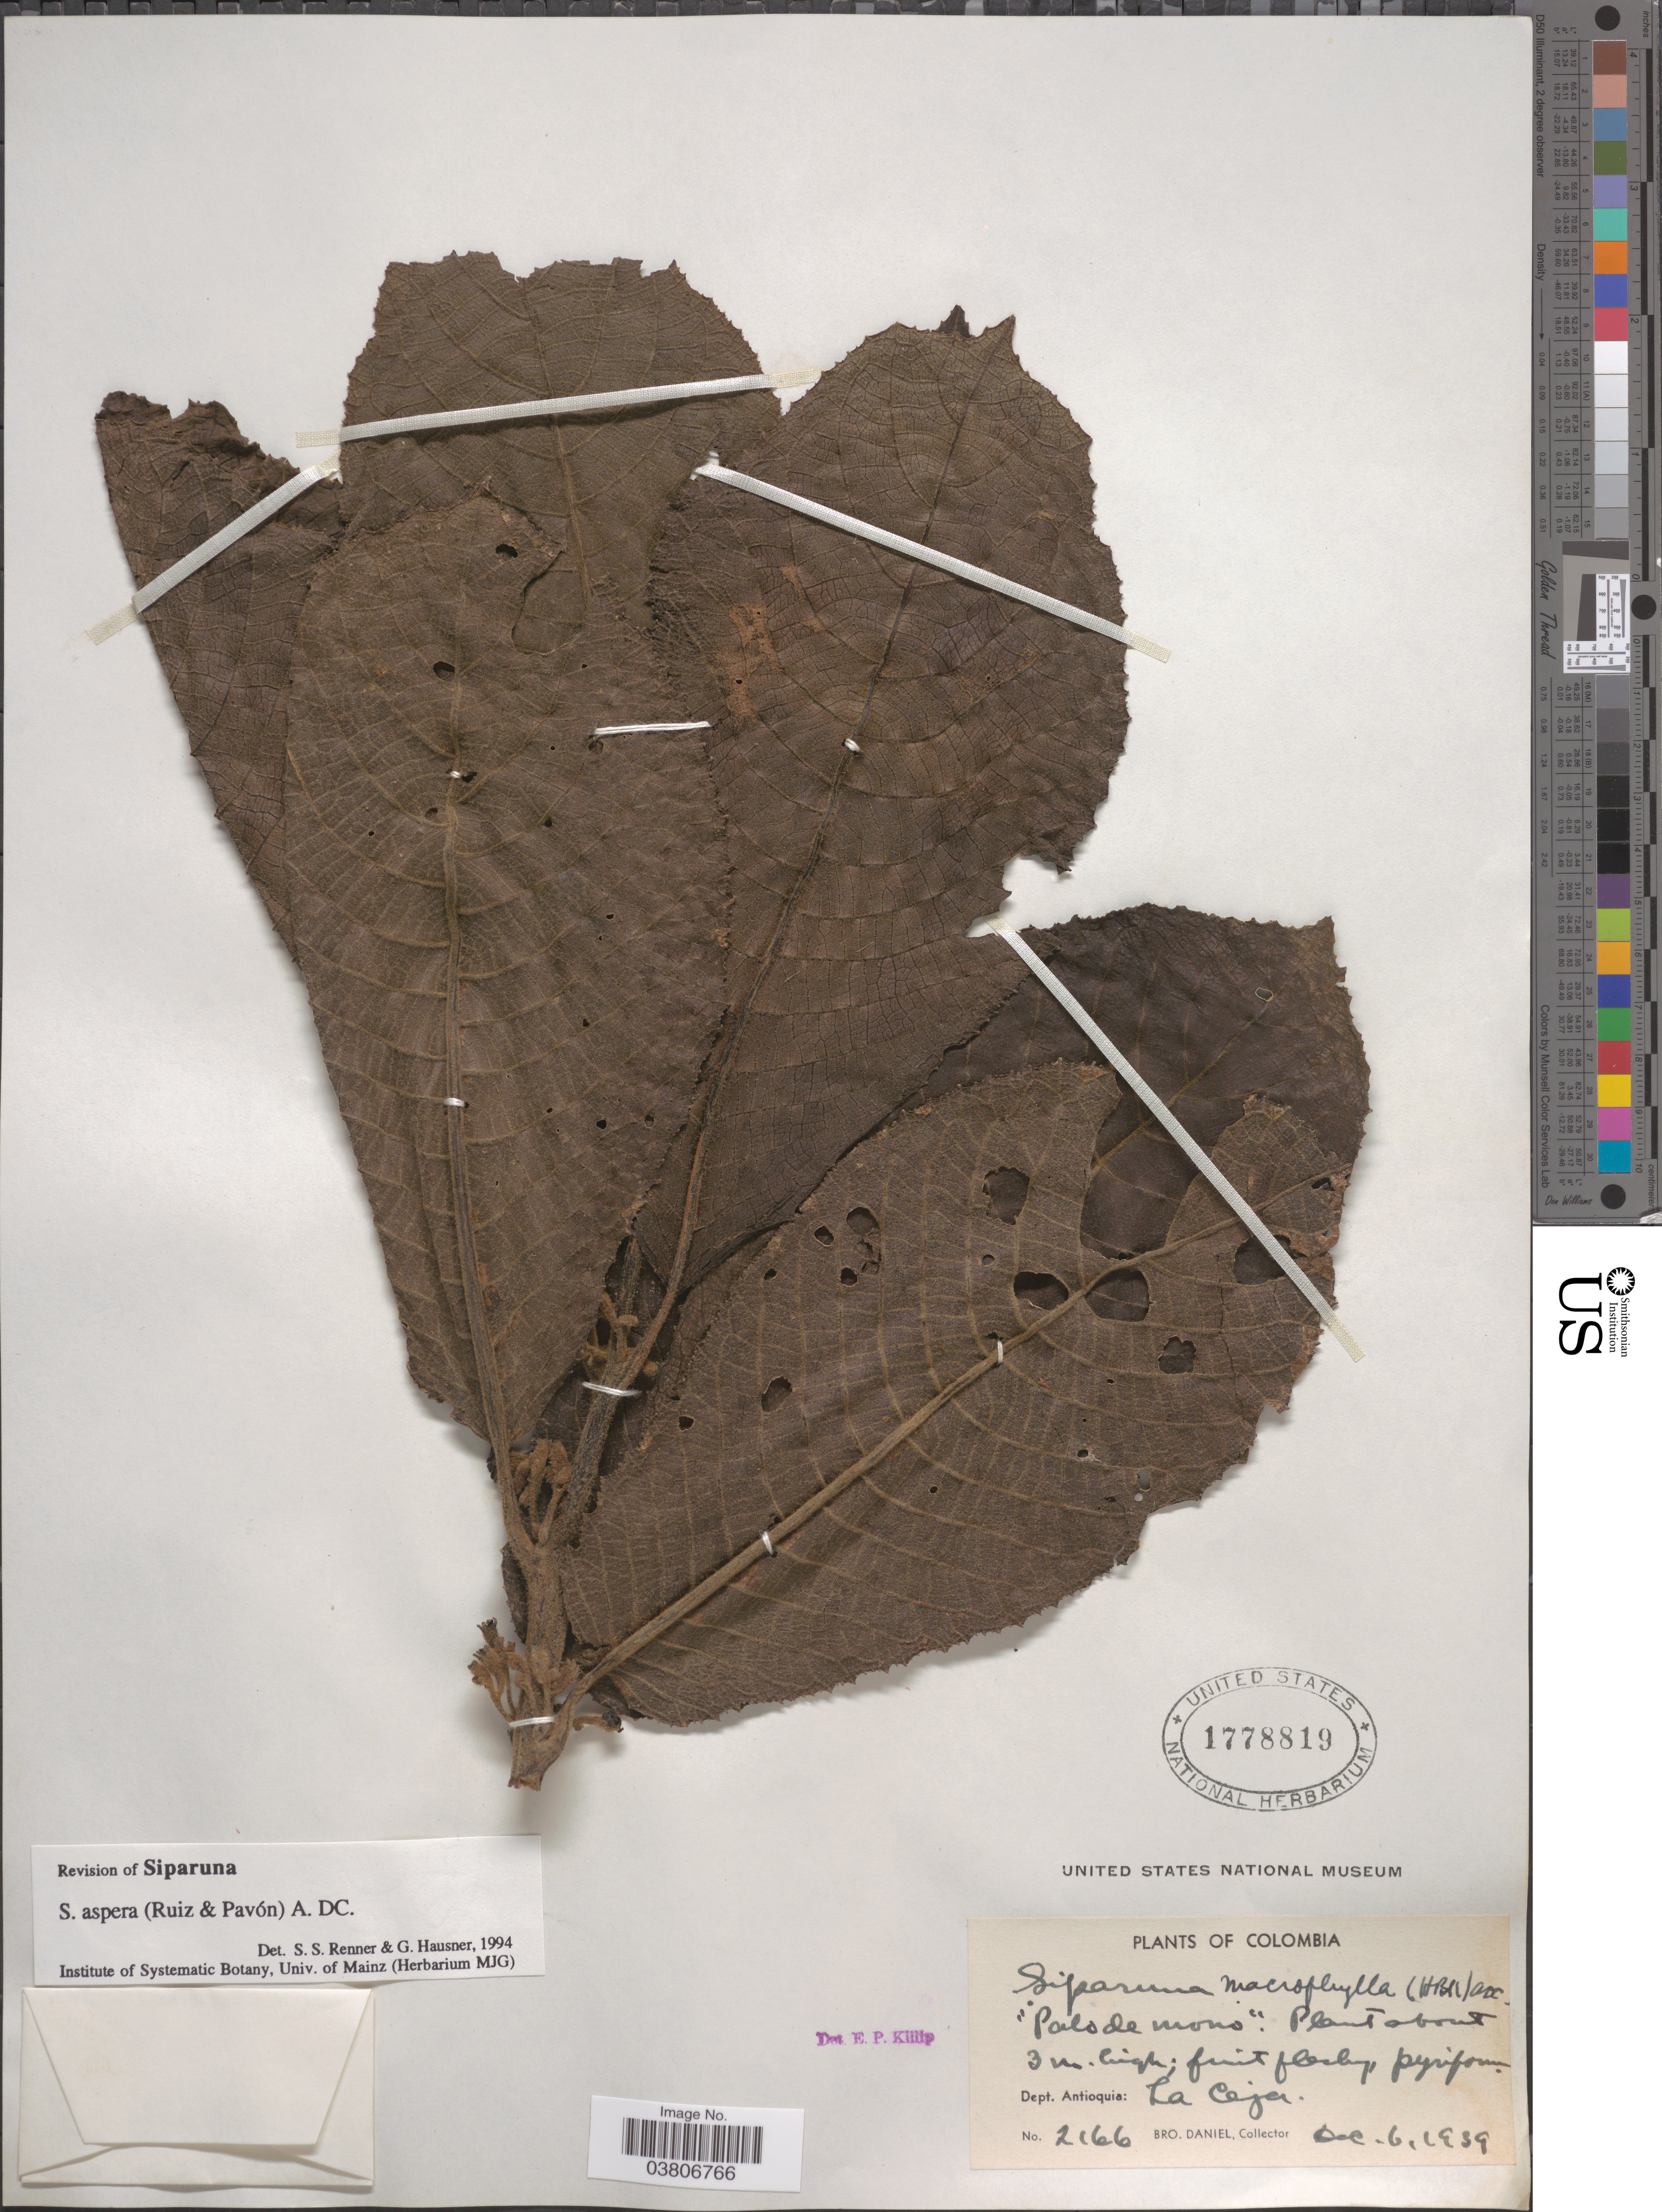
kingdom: Plantae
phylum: Tracheophyta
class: Magnoliopsida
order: Laurales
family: Siparunaceae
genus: Siparuna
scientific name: Siparuna aspera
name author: (Ruiz & Pav.) A. DC.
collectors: Bro. Daniel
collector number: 2166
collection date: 1939-12-06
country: Colombia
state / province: Antioquia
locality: Dept. Antioquia: La Ceja.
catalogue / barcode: US 1778819